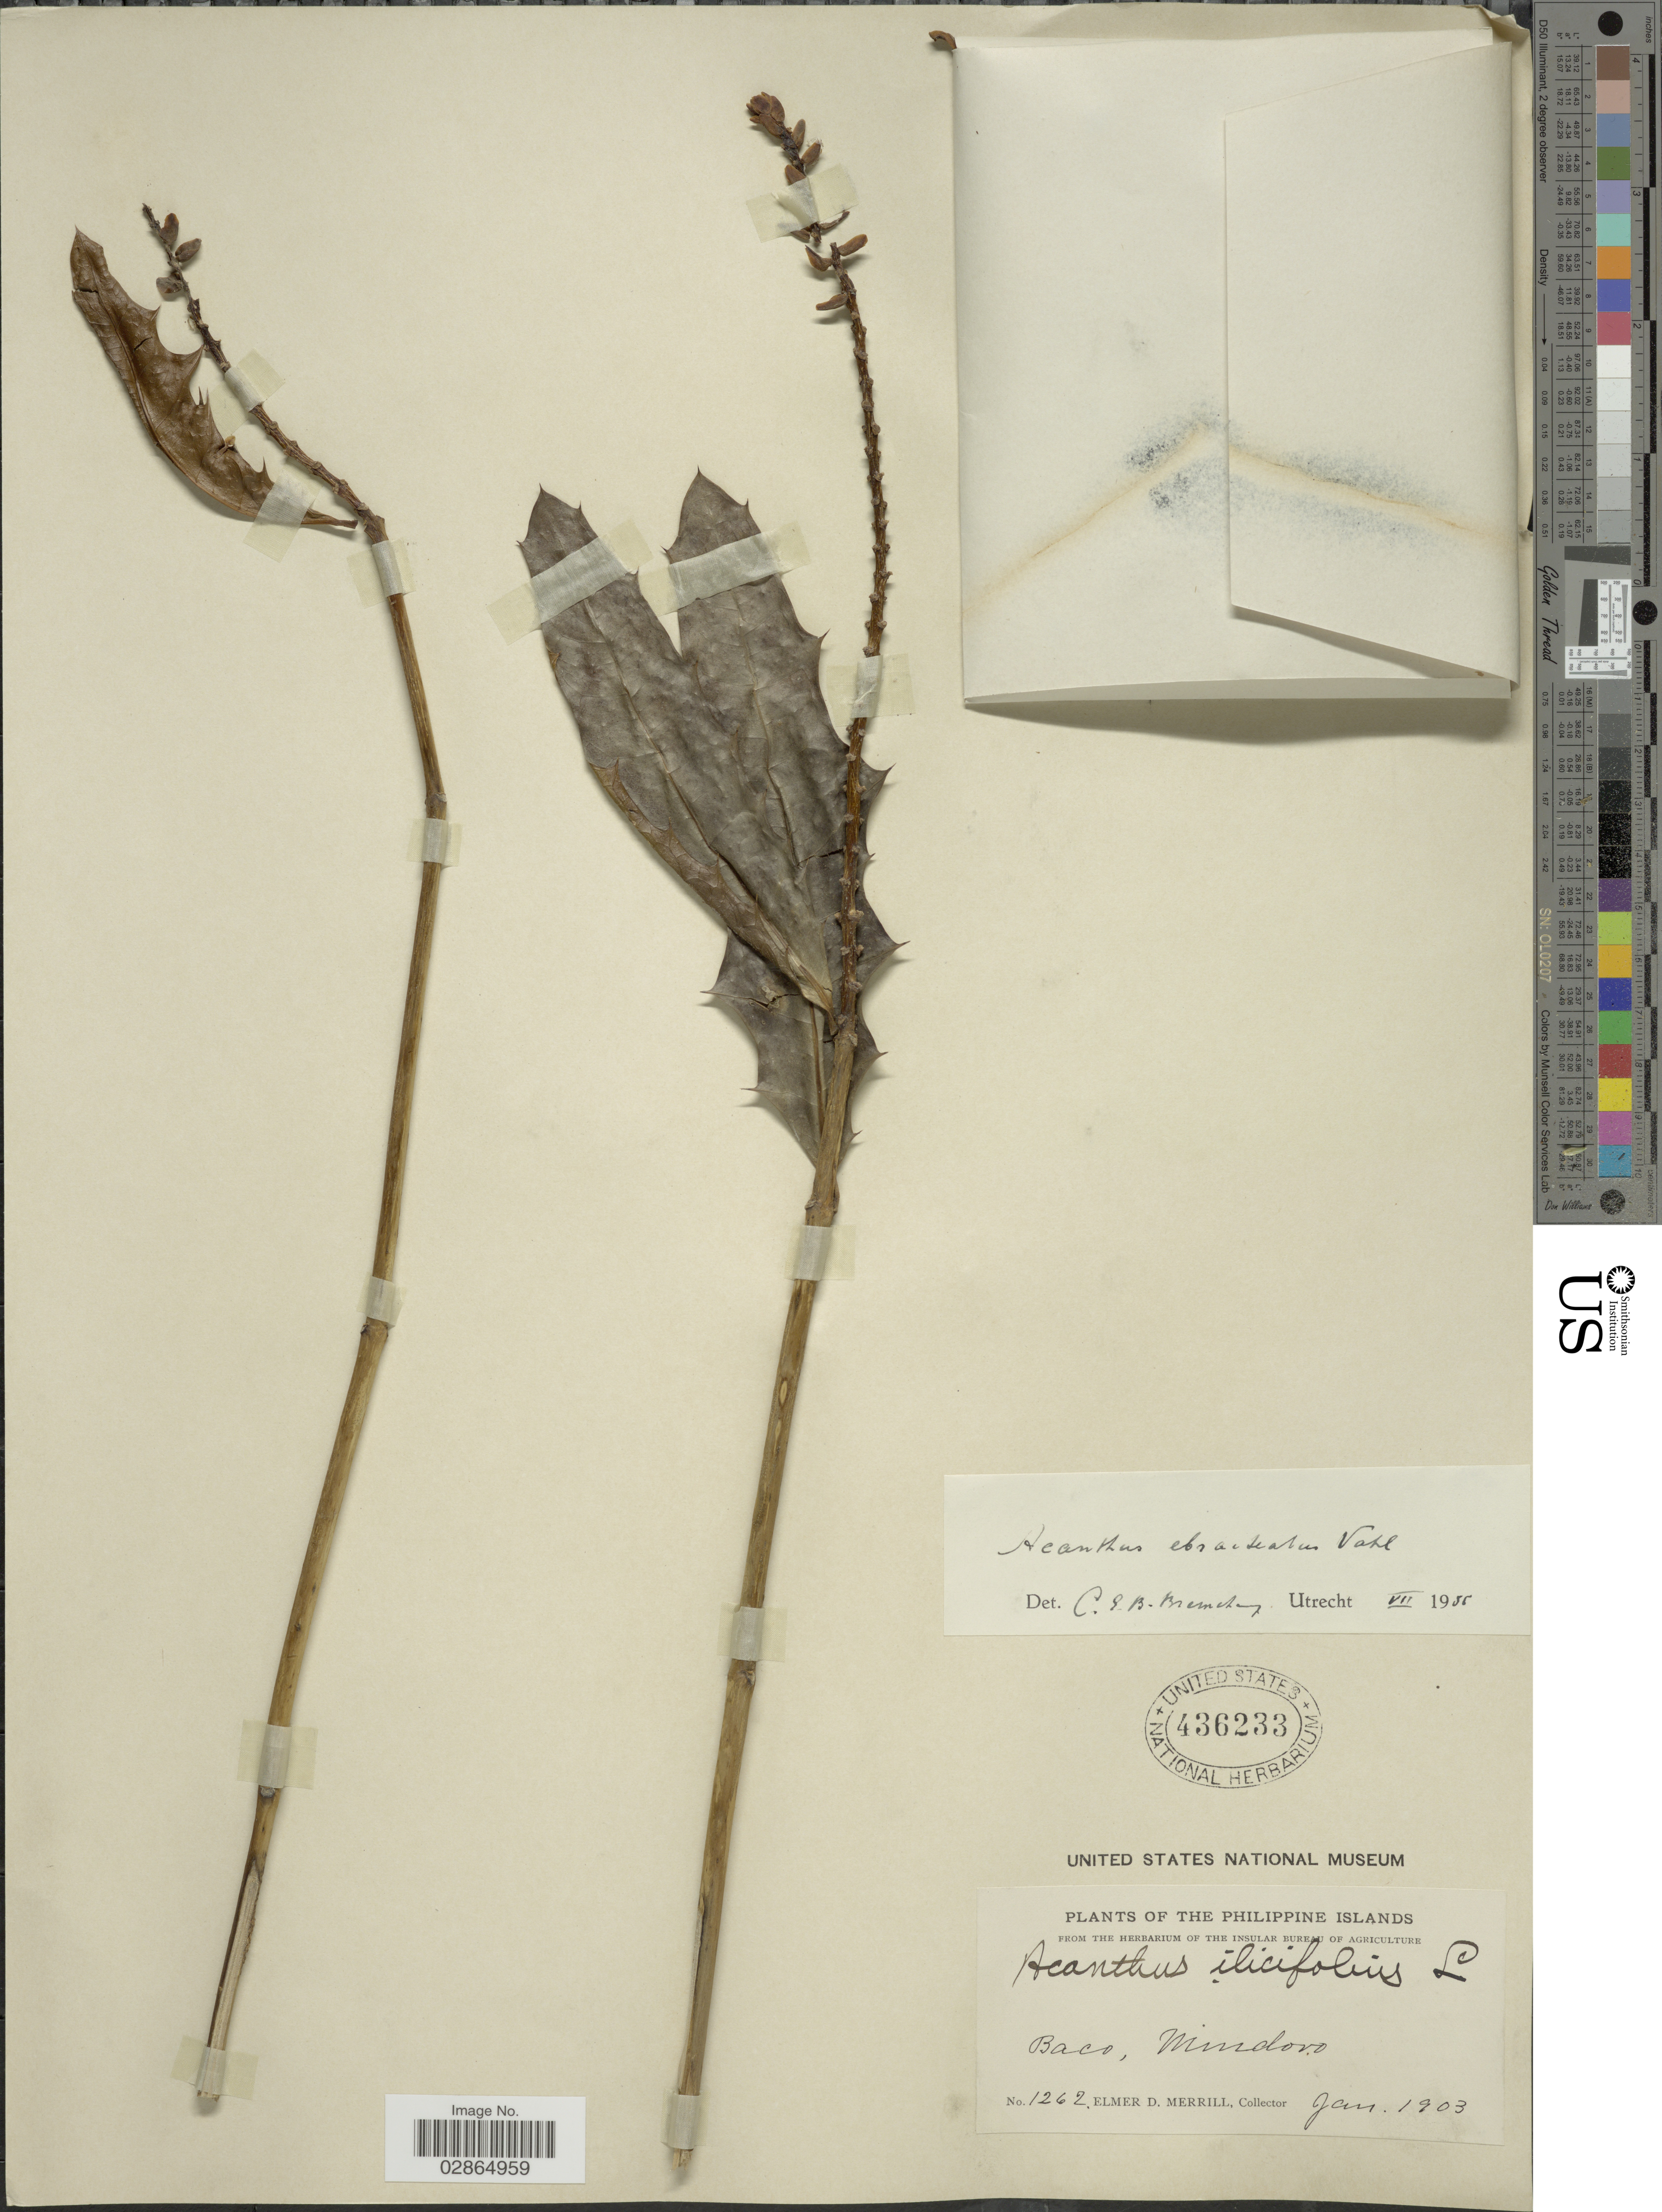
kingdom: Plantae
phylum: Tracheophyta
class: Magnoliopsida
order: Lamiales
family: Acanthaceae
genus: Acanthus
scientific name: Acanthus ebracteatus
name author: Vahl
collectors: E. D. Merrill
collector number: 1262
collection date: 1903-01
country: Philippines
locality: Baco, Mindoro.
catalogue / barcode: US 436233